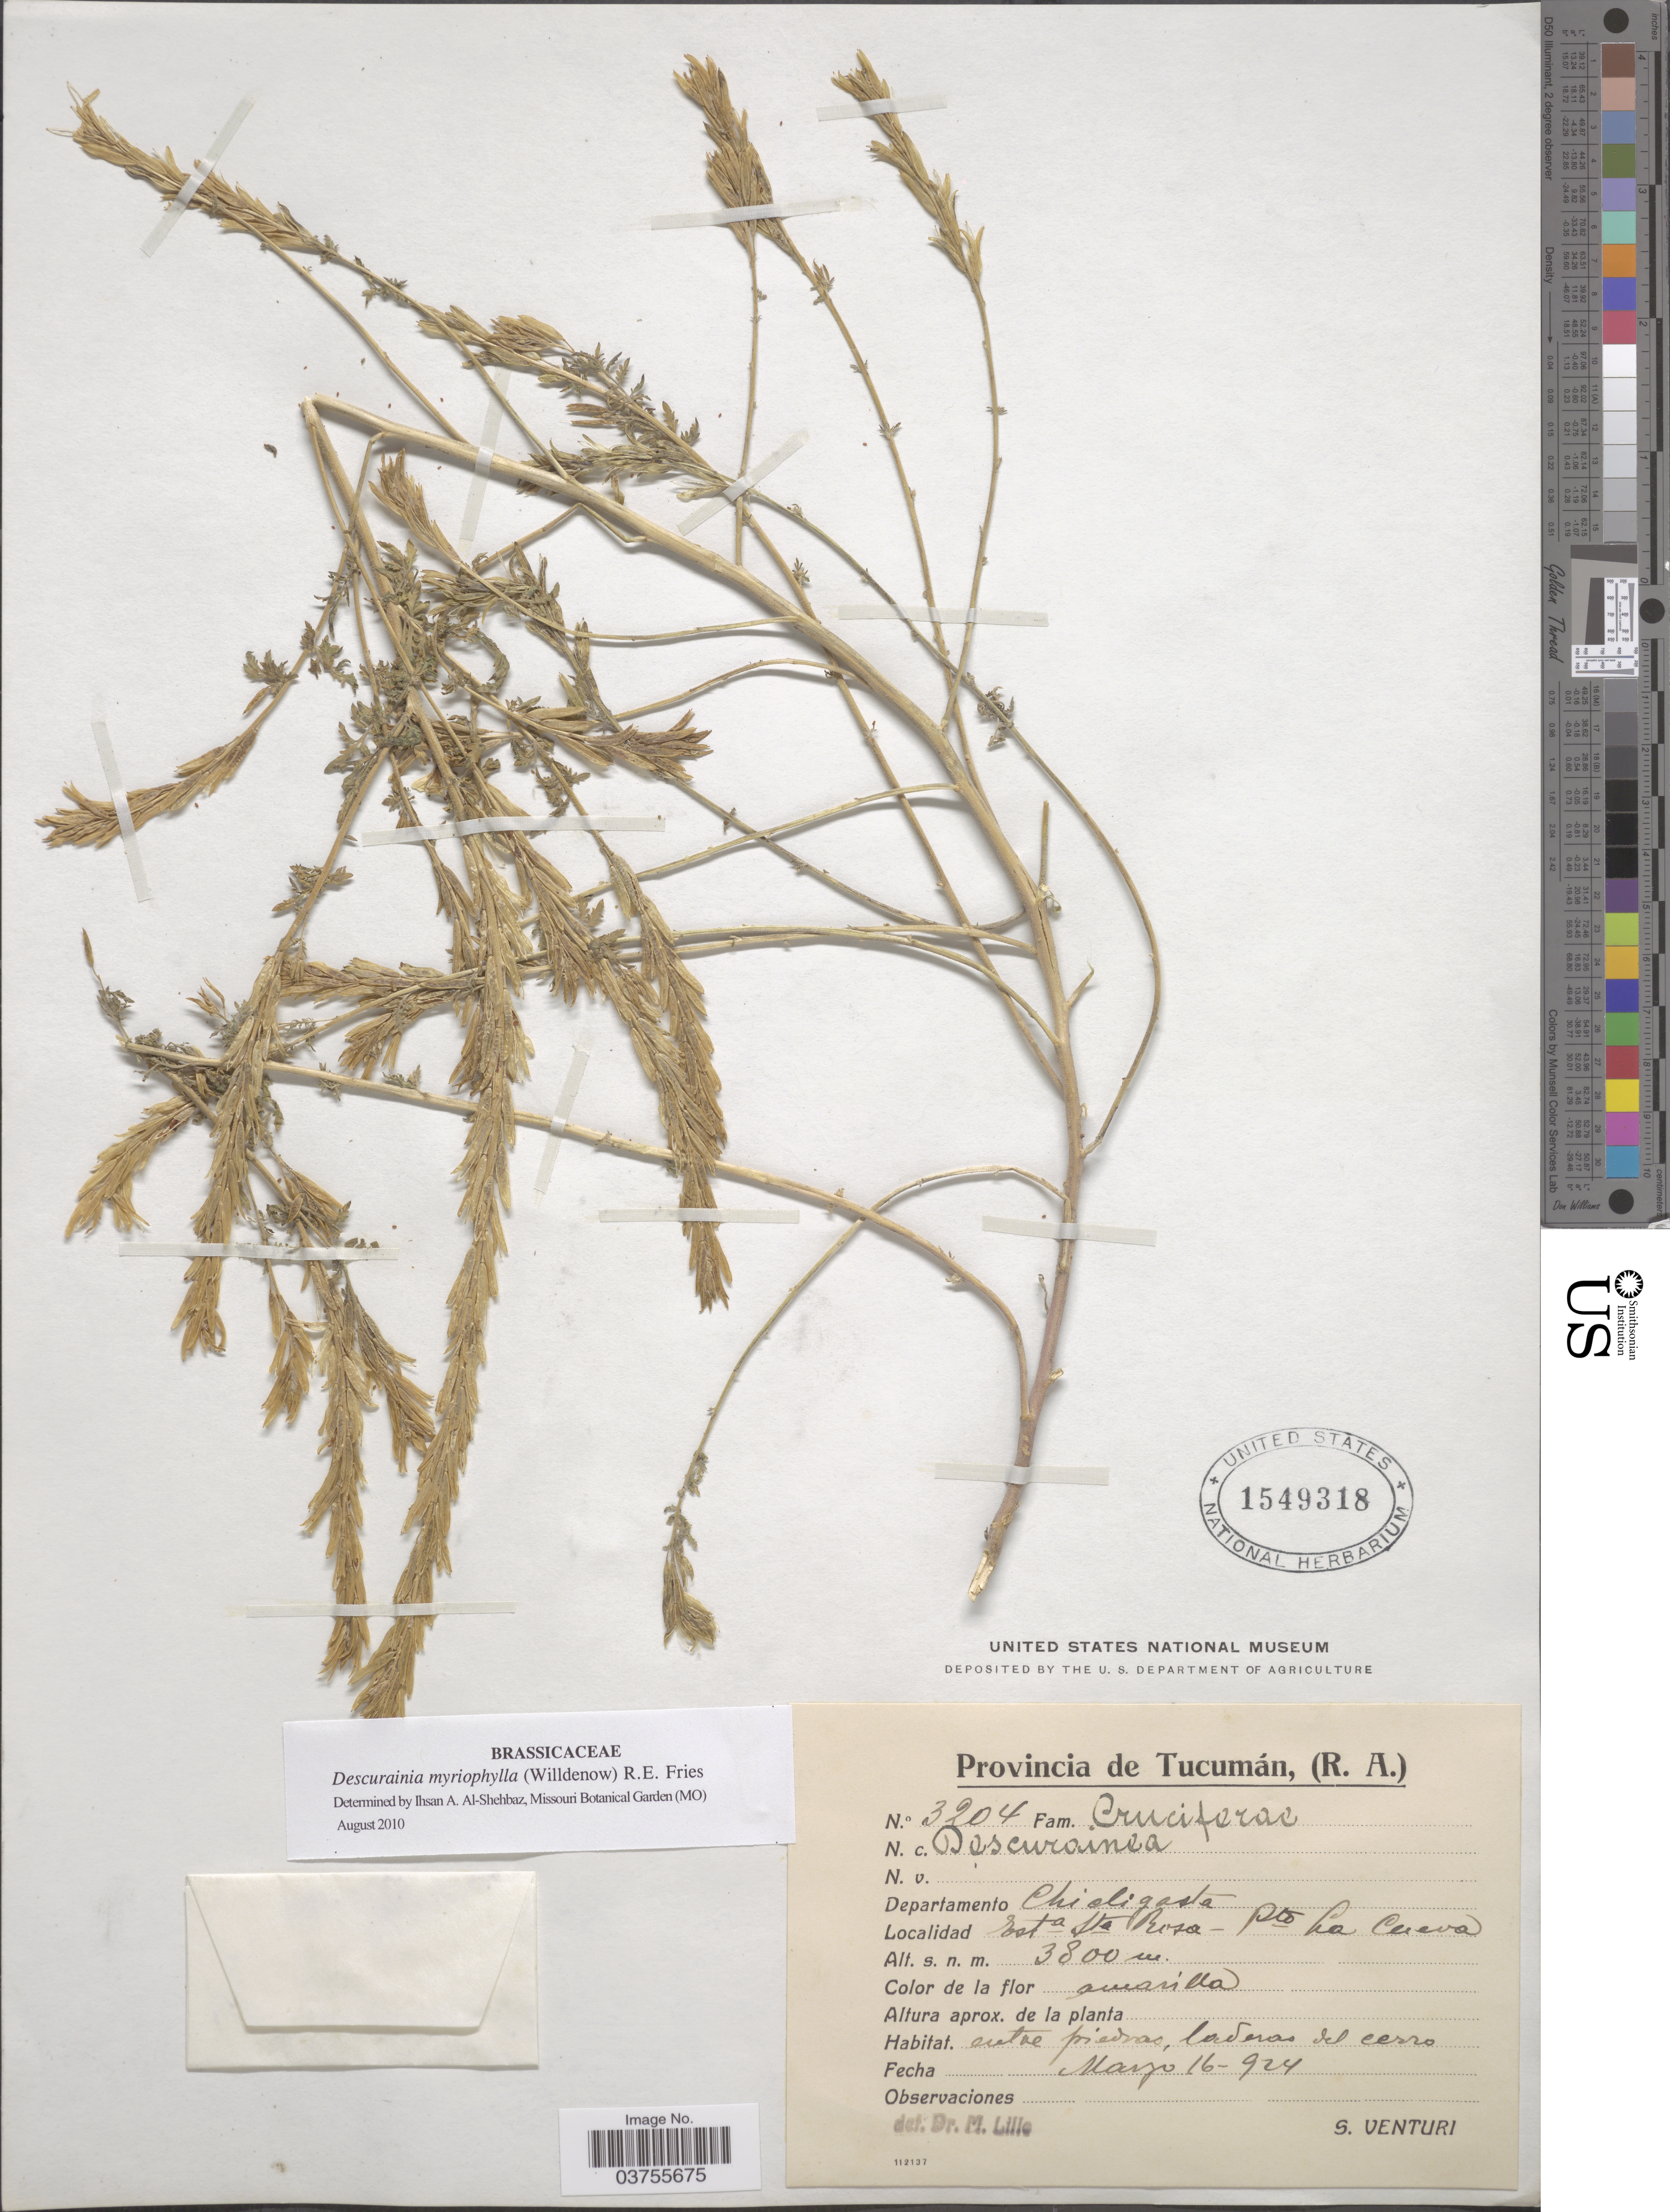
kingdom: Plantae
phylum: Tracheophyta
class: Magnoliopsida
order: Brassicales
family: Brassicaceae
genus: Descurainia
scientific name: Descurainia myriophylla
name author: (Willd.) R.E. Fr.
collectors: S. Venturi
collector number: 3204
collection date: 1924-03-16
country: Argentina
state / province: Tucuman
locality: Departamento Chicligasta. Esta Sta Rosa - Pto La Cueva.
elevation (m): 3800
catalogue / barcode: US 1549318